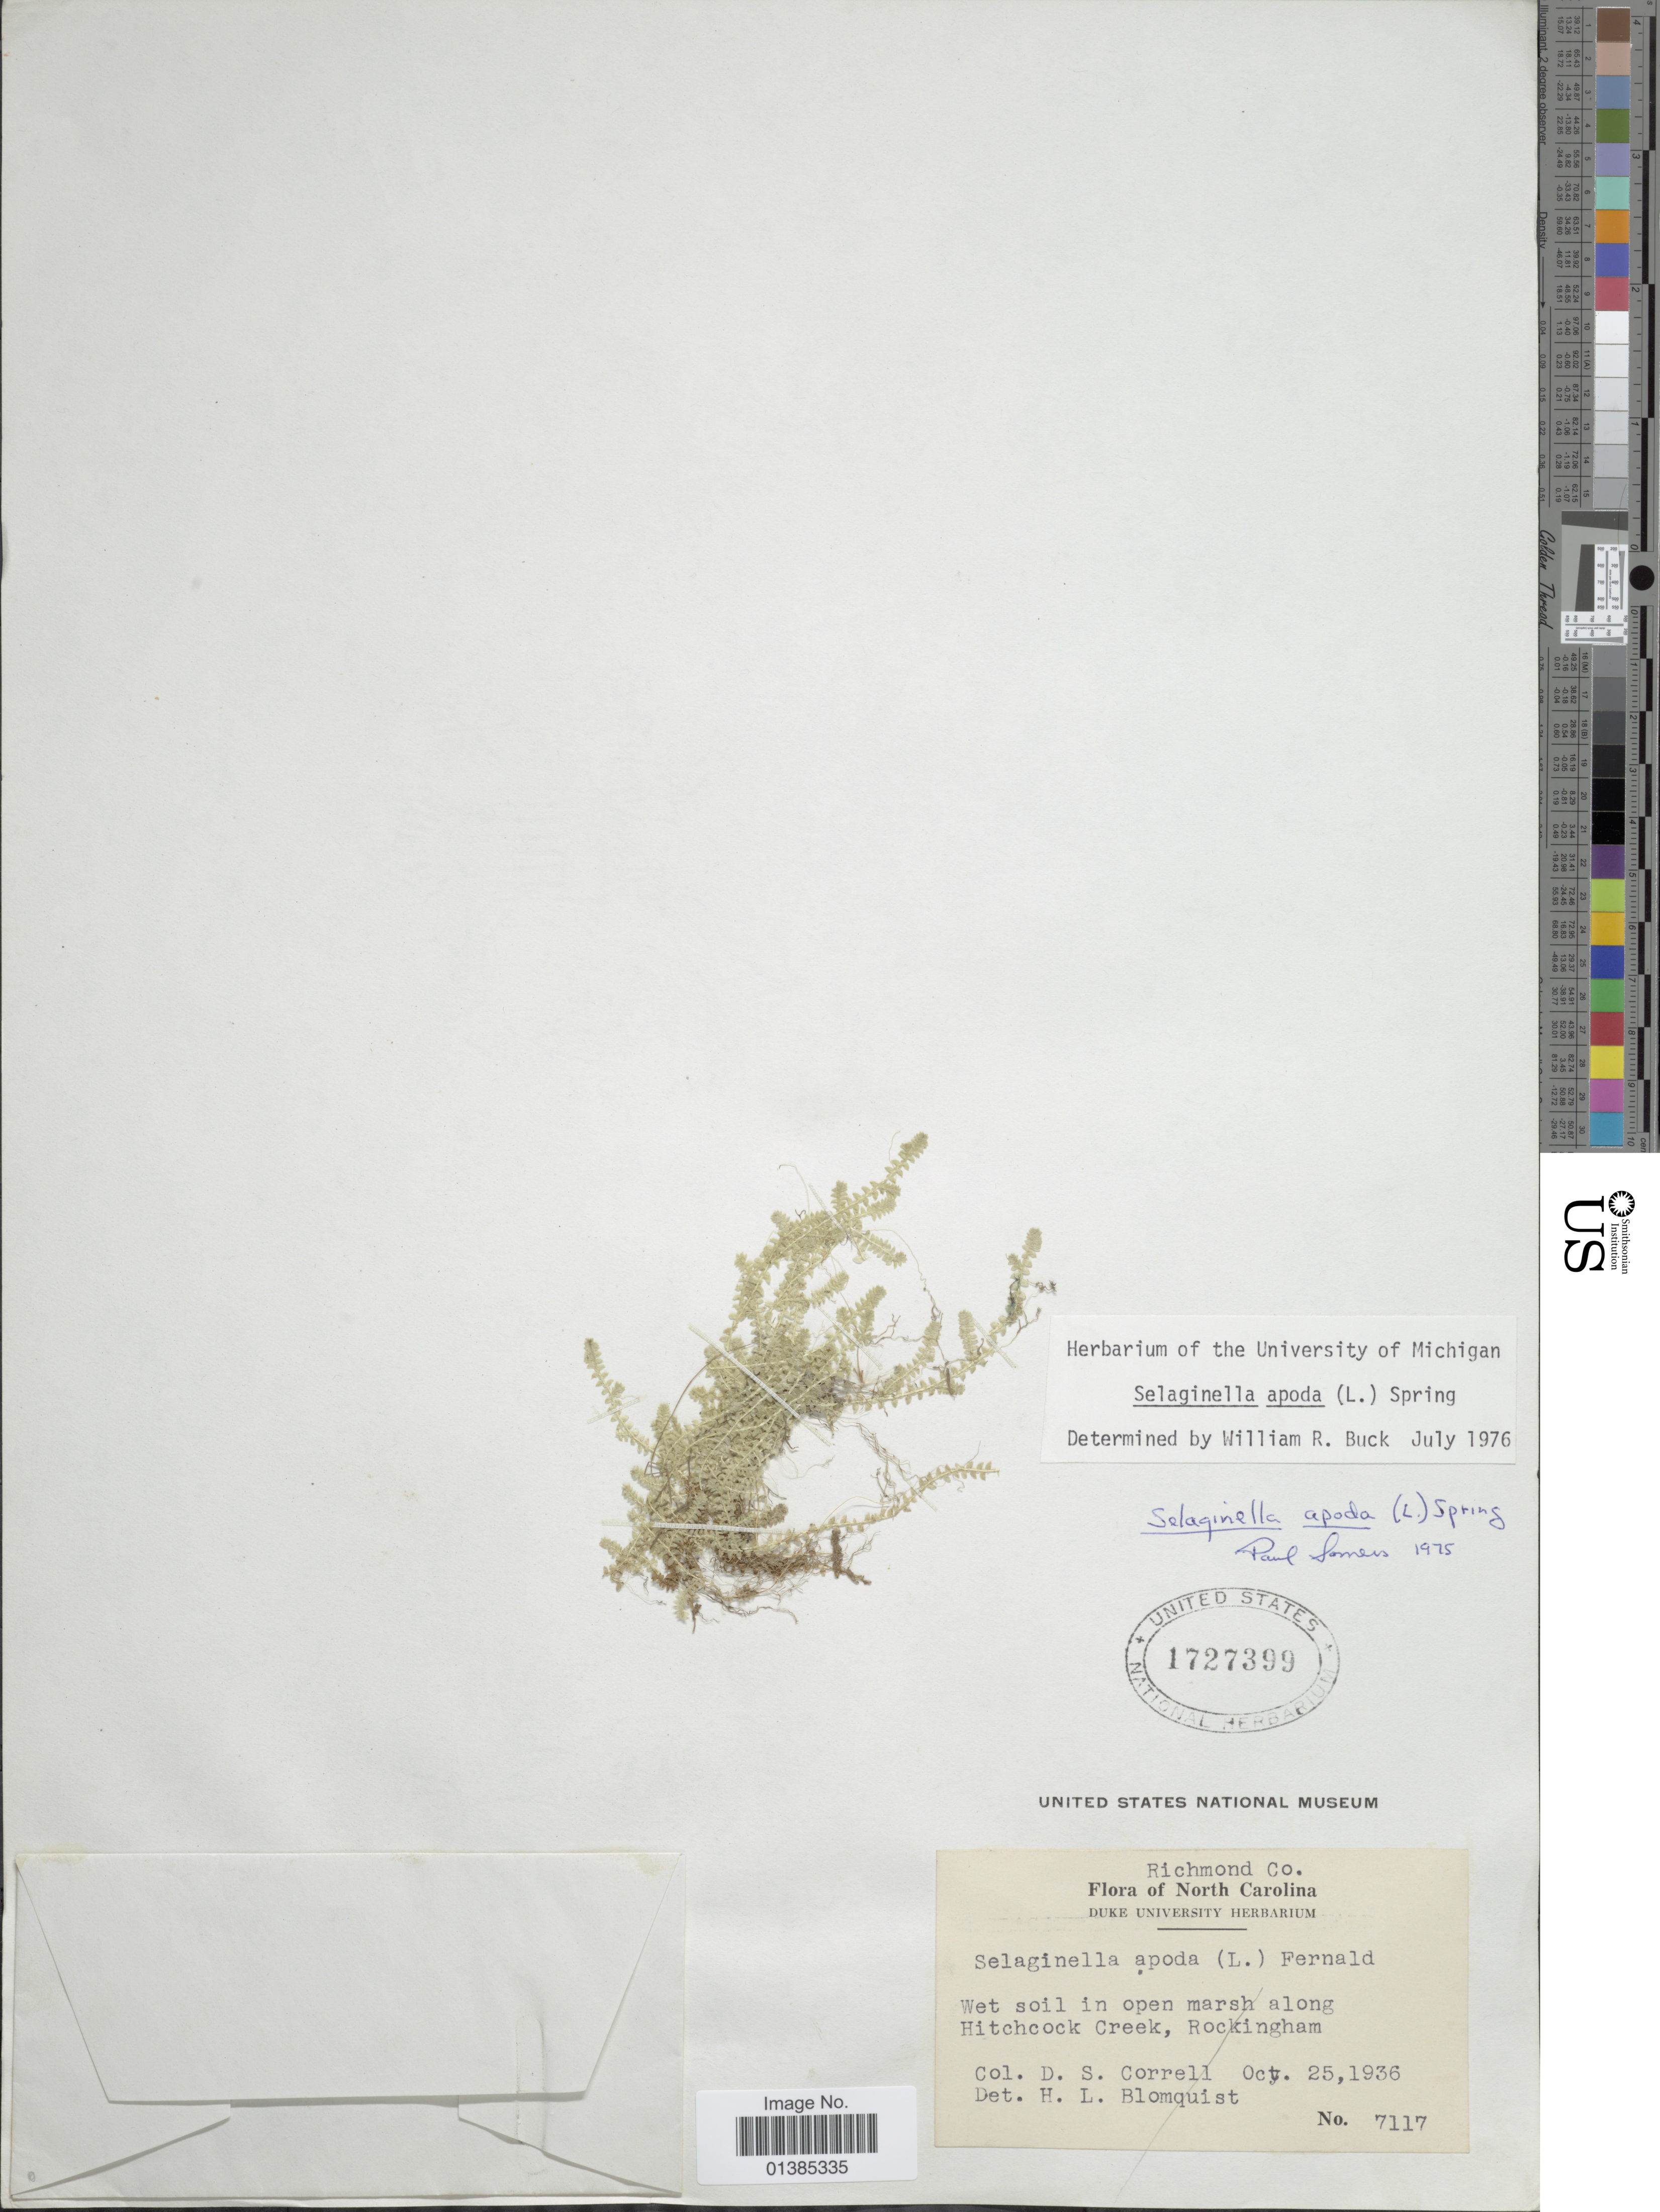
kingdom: Plantae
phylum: Tracheophyta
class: Lycopodiopsida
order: Selaginellales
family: Selaginellaceae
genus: Selaginella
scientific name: Selaginella apus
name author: Spring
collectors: D. S. Correll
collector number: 7117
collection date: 1936-10-25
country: United States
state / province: North Carolina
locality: Richmond Co. Wet soil in open marsh along Hitchcock Creek, Rockingham.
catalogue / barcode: US 1727399